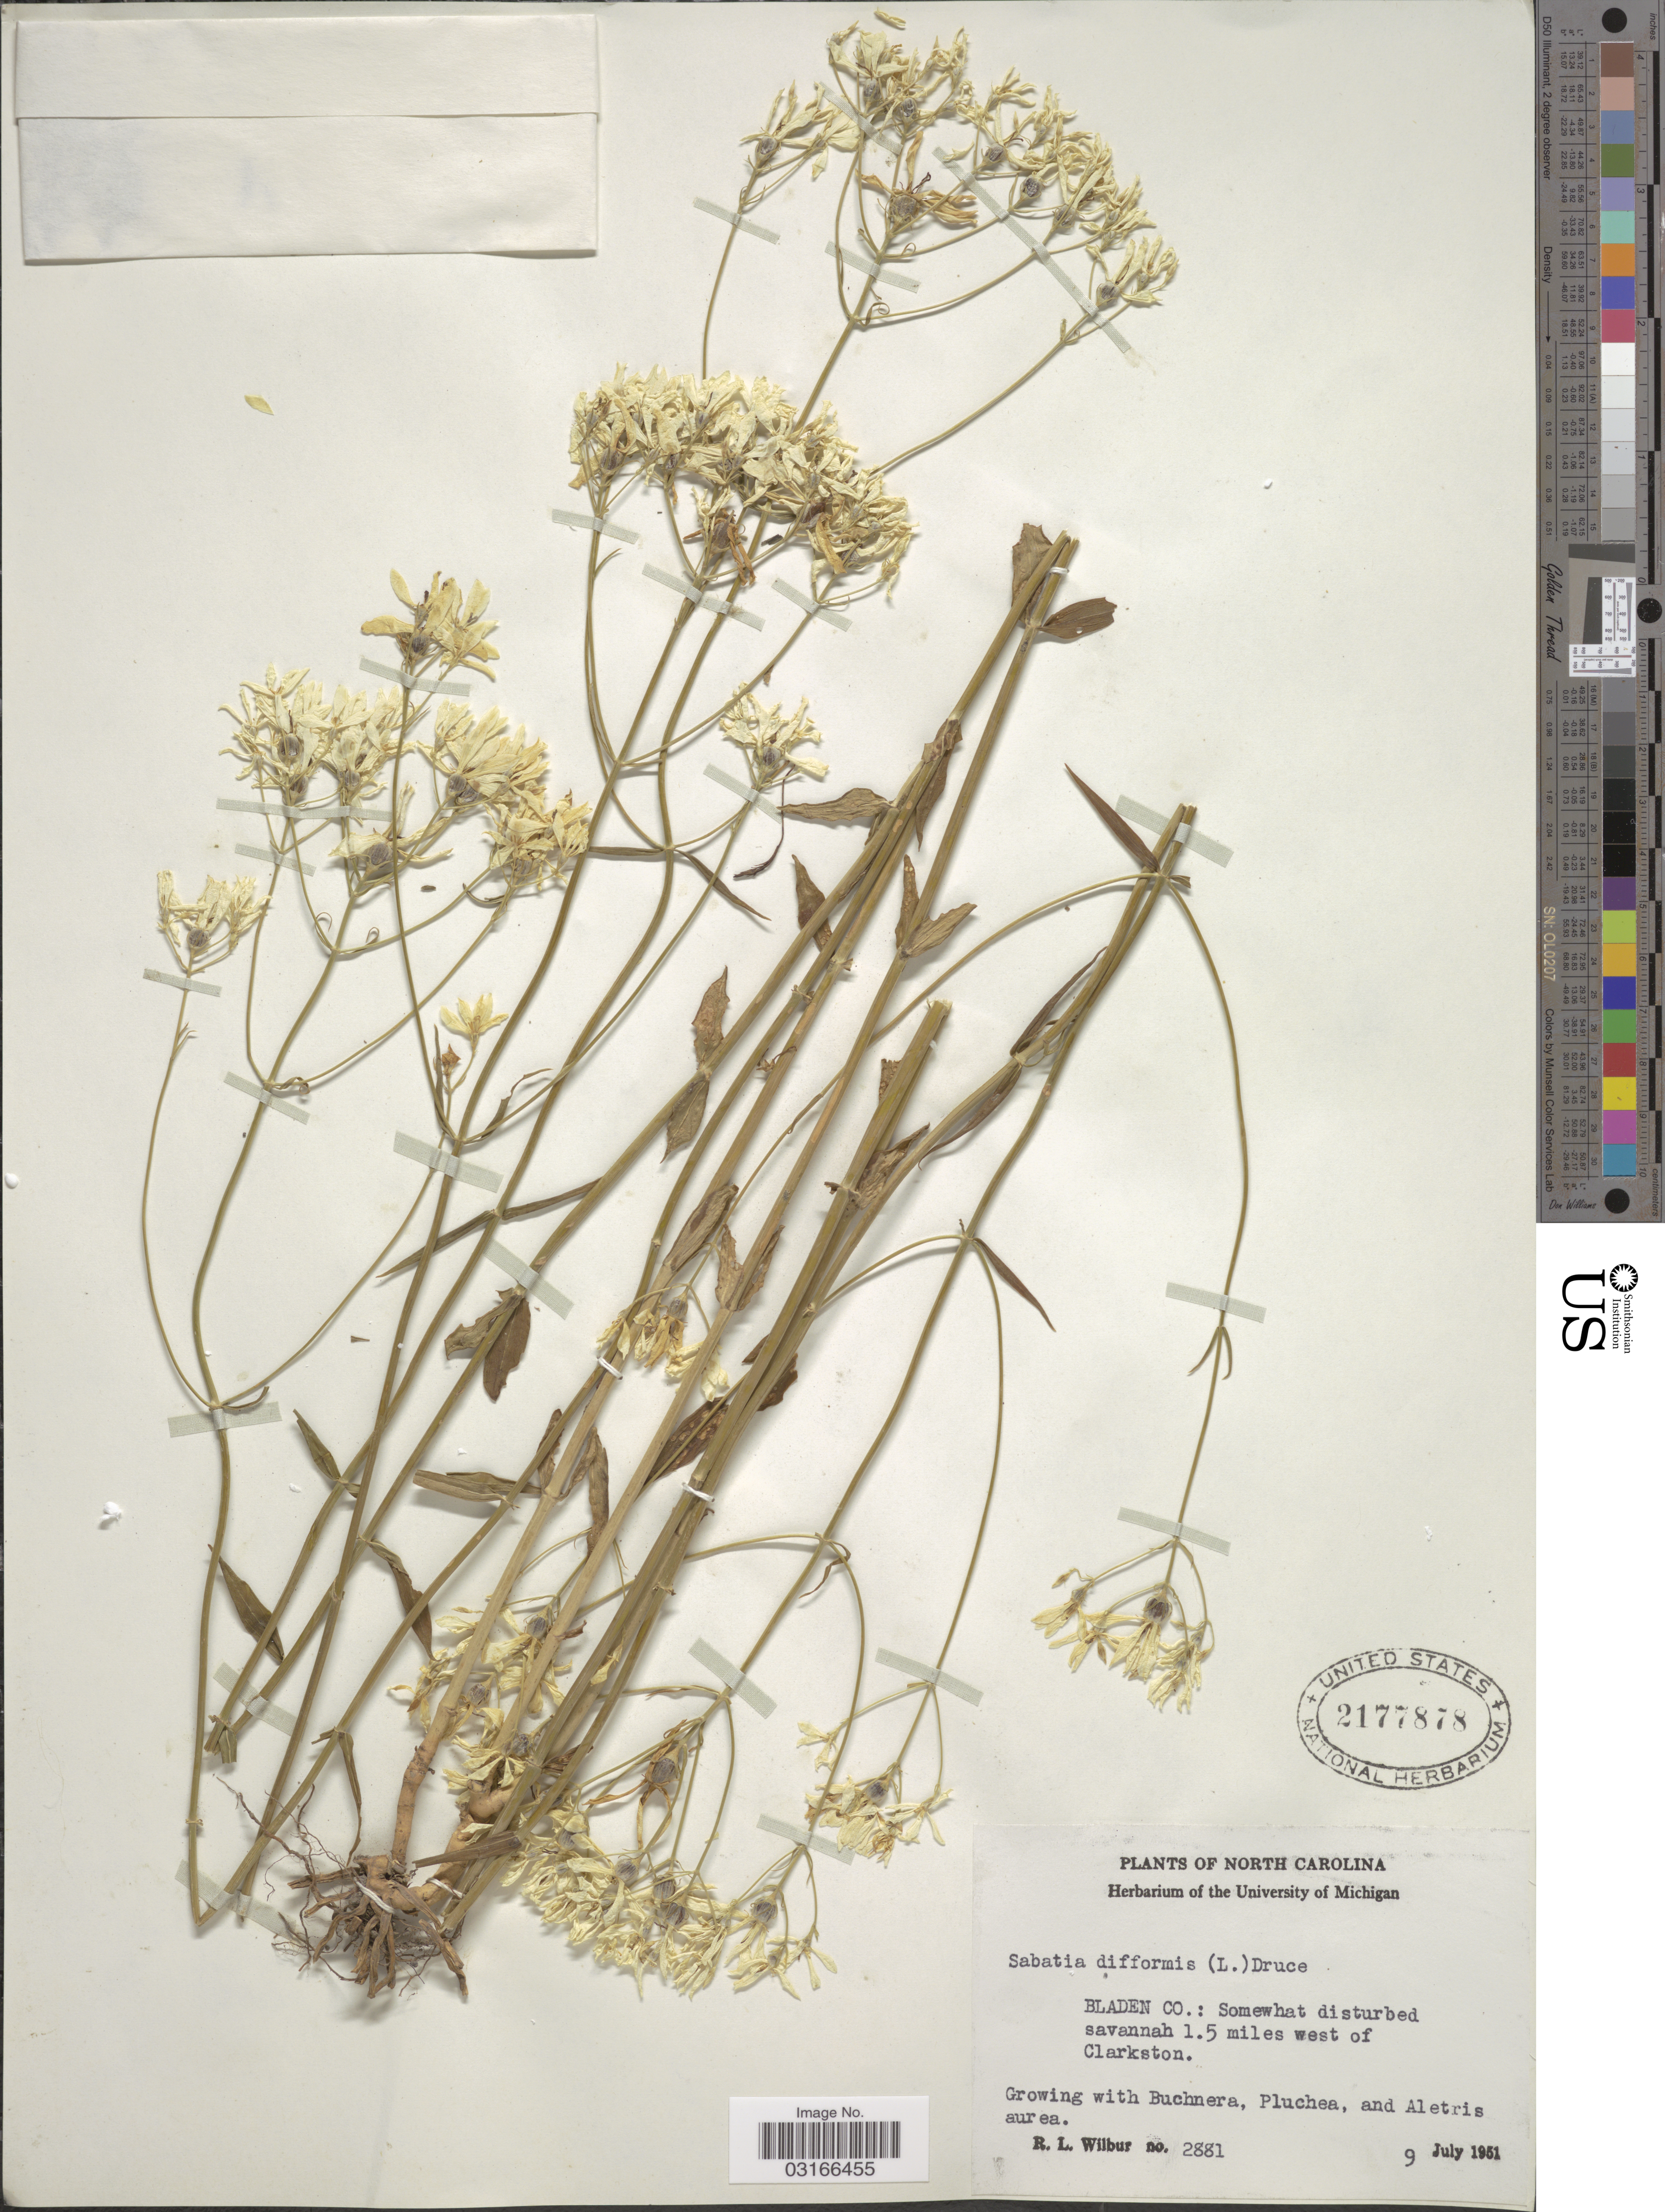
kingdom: Plantae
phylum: Tracheophyta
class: Magnoliopsida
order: Gentianales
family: Gentianaceae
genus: Sabatia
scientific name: Sabatia difformis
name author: (L.) Druce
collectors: R. L. Wilbur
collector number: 2881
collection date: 1951-07-09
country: United States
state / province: North Carolina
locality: Bladen Co.: Somewhat disturbed savannah 1.5 miles west of Clarkston.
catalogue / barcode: US 2177878